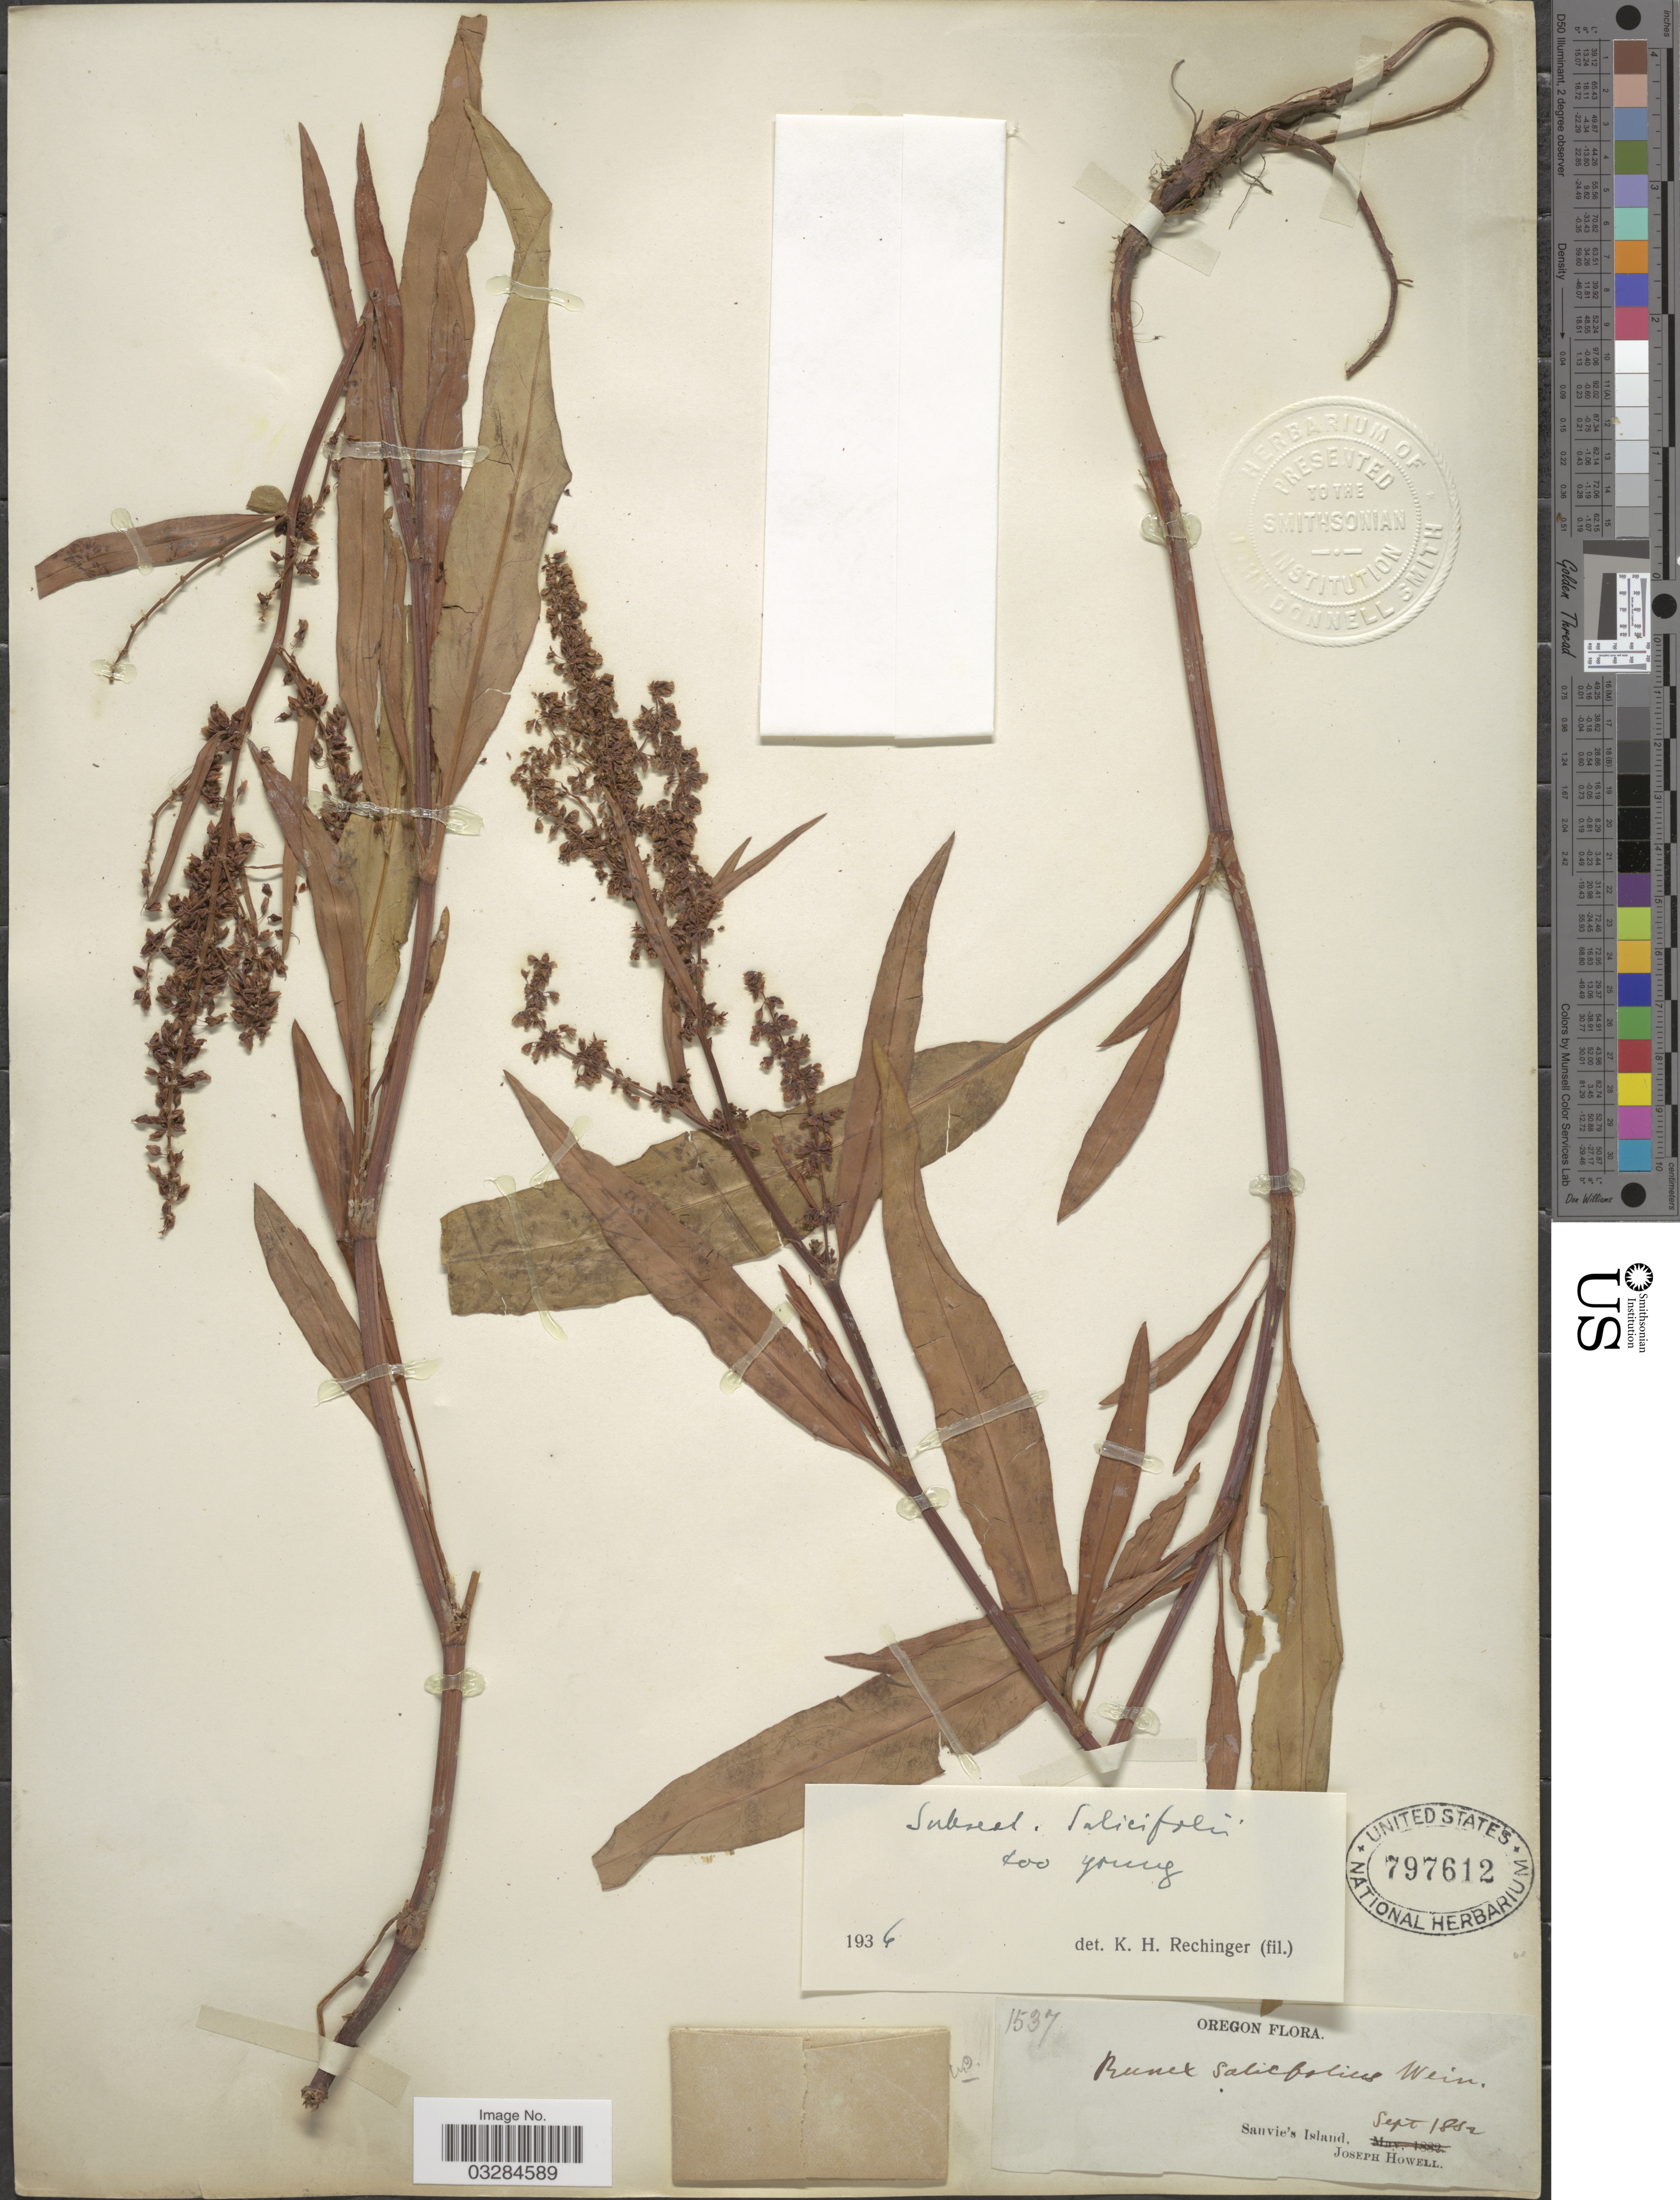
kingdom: Plantae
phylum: Tracheophyta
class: Magnoliopsida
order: Caryophyllales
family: Polygonaceae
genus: Rumex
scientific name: Rumex salicifolius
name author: Weinm.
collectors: J. Howell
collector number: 1537?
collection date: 1882-09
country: United States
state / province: Oregon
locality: Sanvie's Island.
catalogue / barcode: US 797612